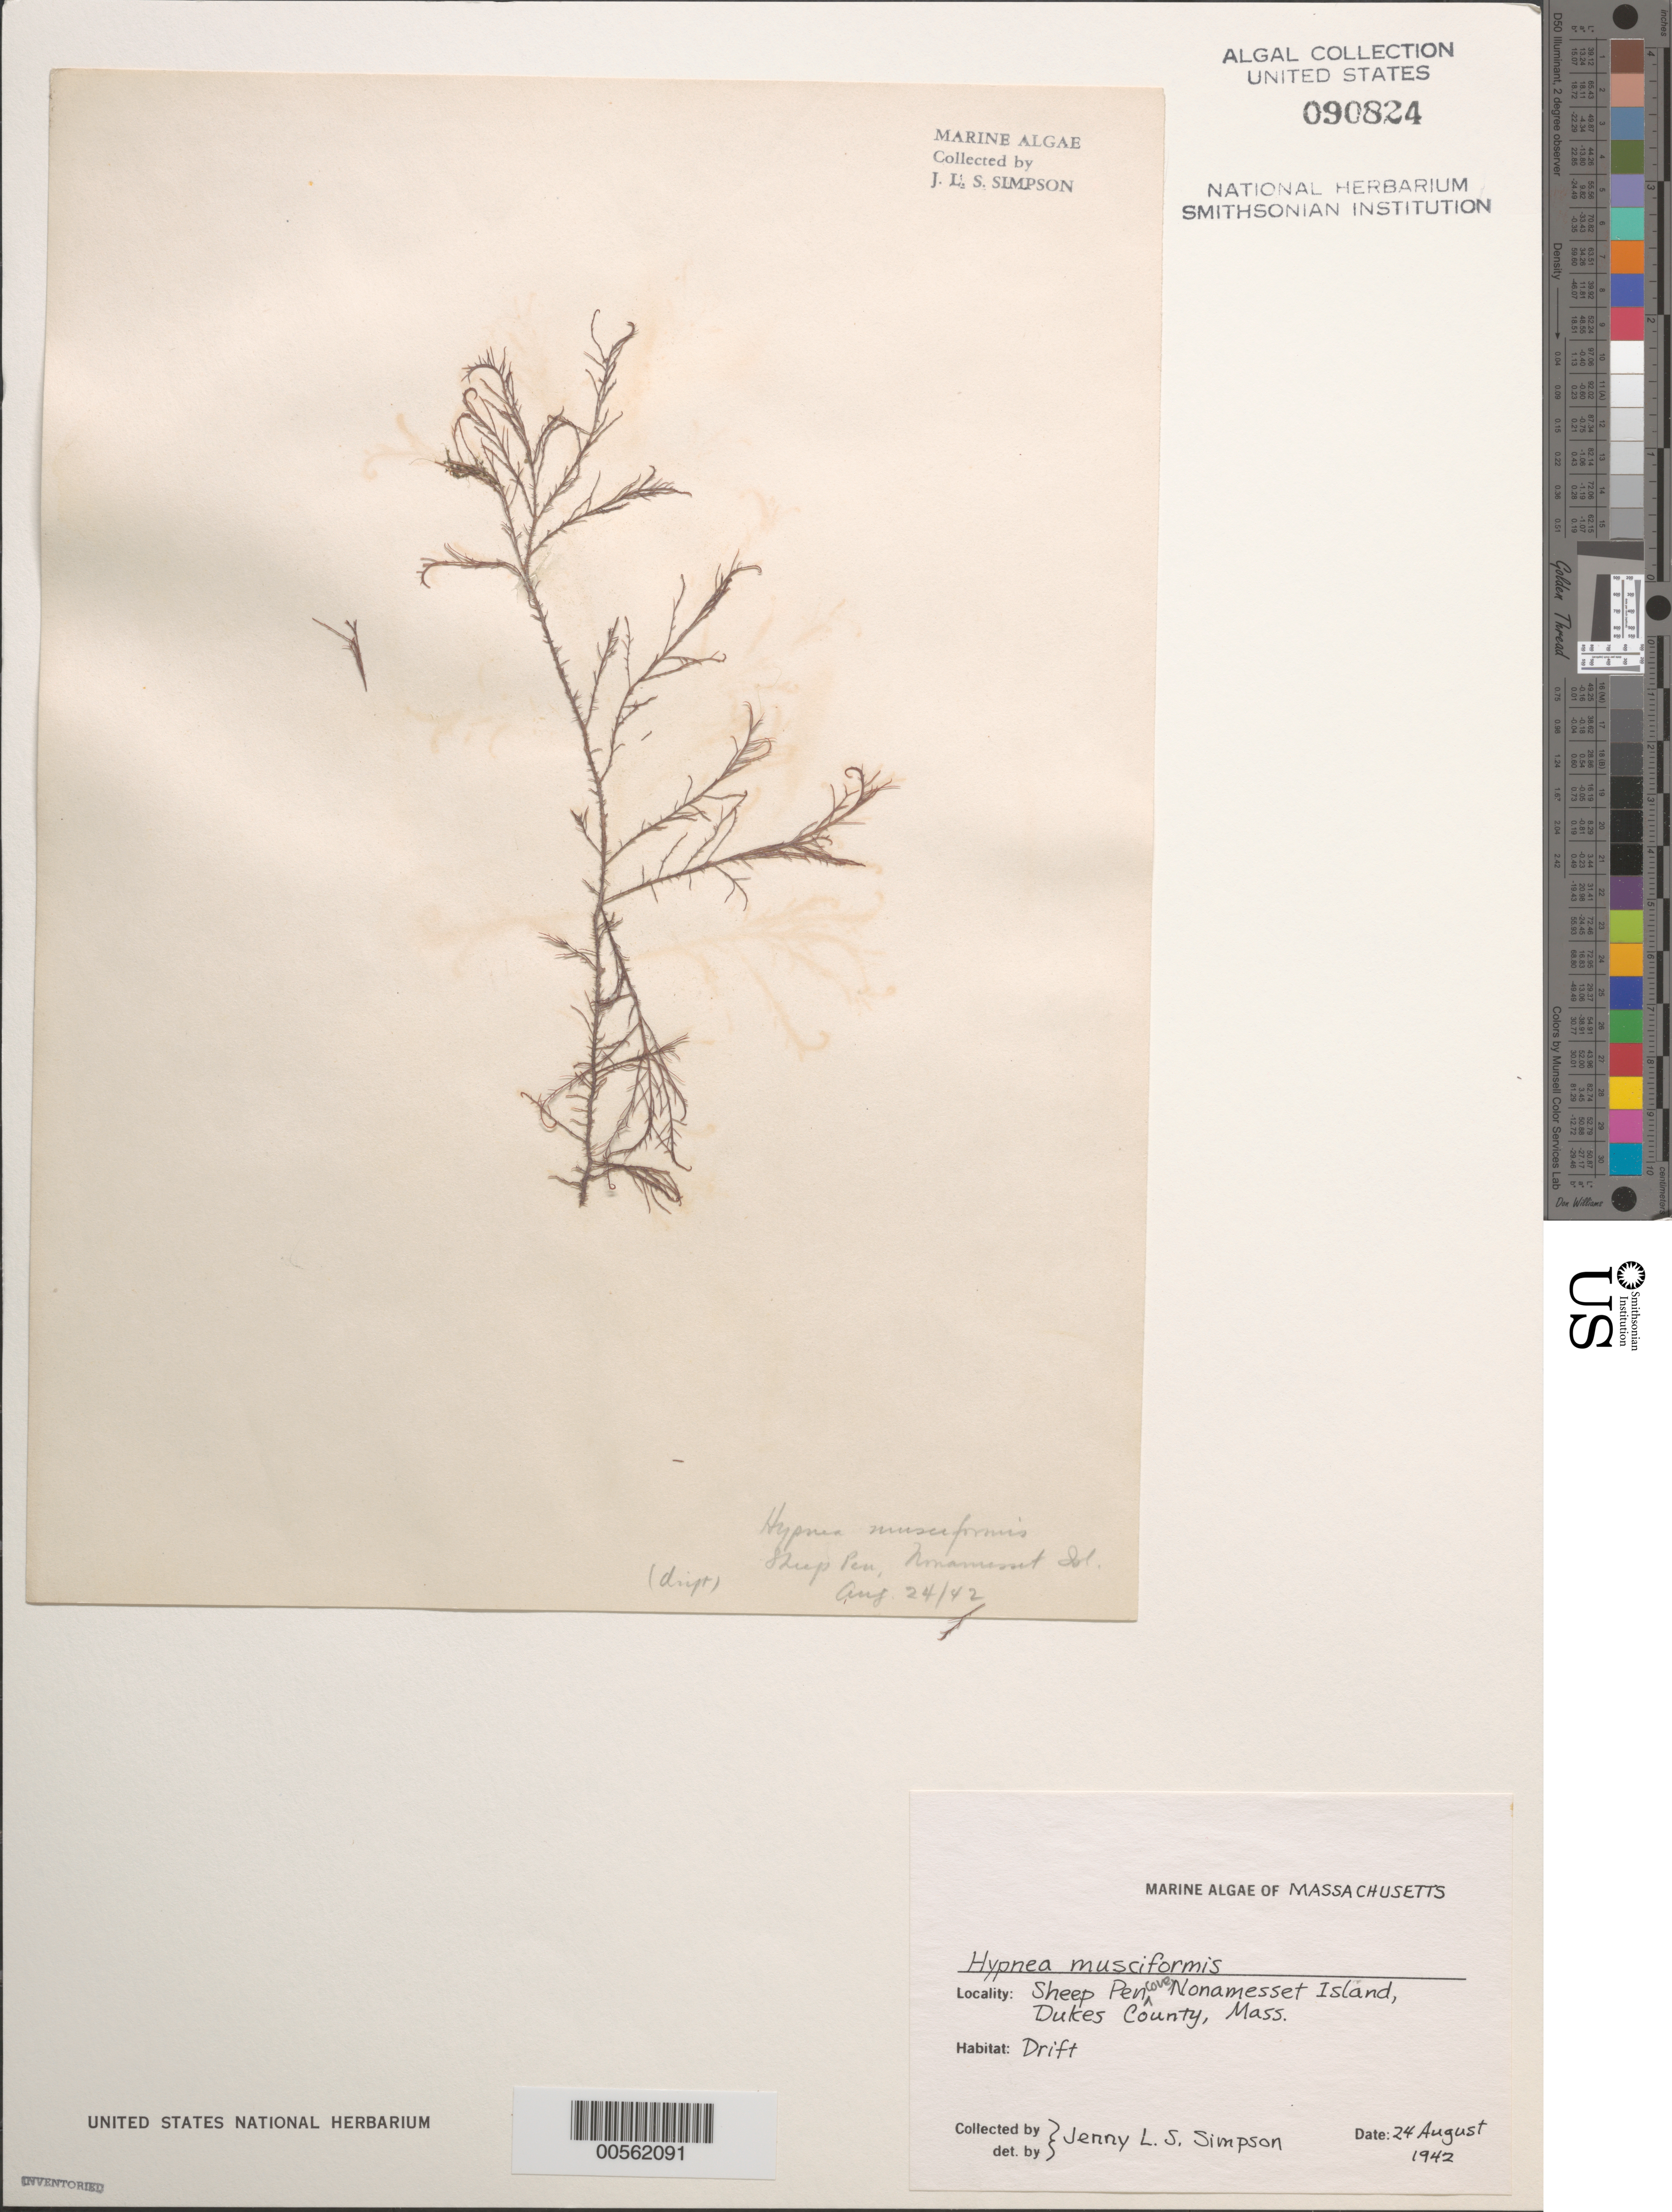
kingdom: Plantae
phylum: Rhodophyta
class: Florideophyceae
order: Gigartinales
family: Cystocloniaceae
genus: Hypnea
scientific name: Hypnea musciformis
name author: (Wulfen) J.V.Lamouroux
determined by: Simpson, J. L. S.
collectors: J. Simpson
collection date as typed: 24 Aug 1942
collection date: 1942-08-24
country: United States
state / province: Massachusetts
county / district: Dukes County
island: Nonamesset Island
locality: Sheep Pen Cove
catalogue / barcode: US 90824